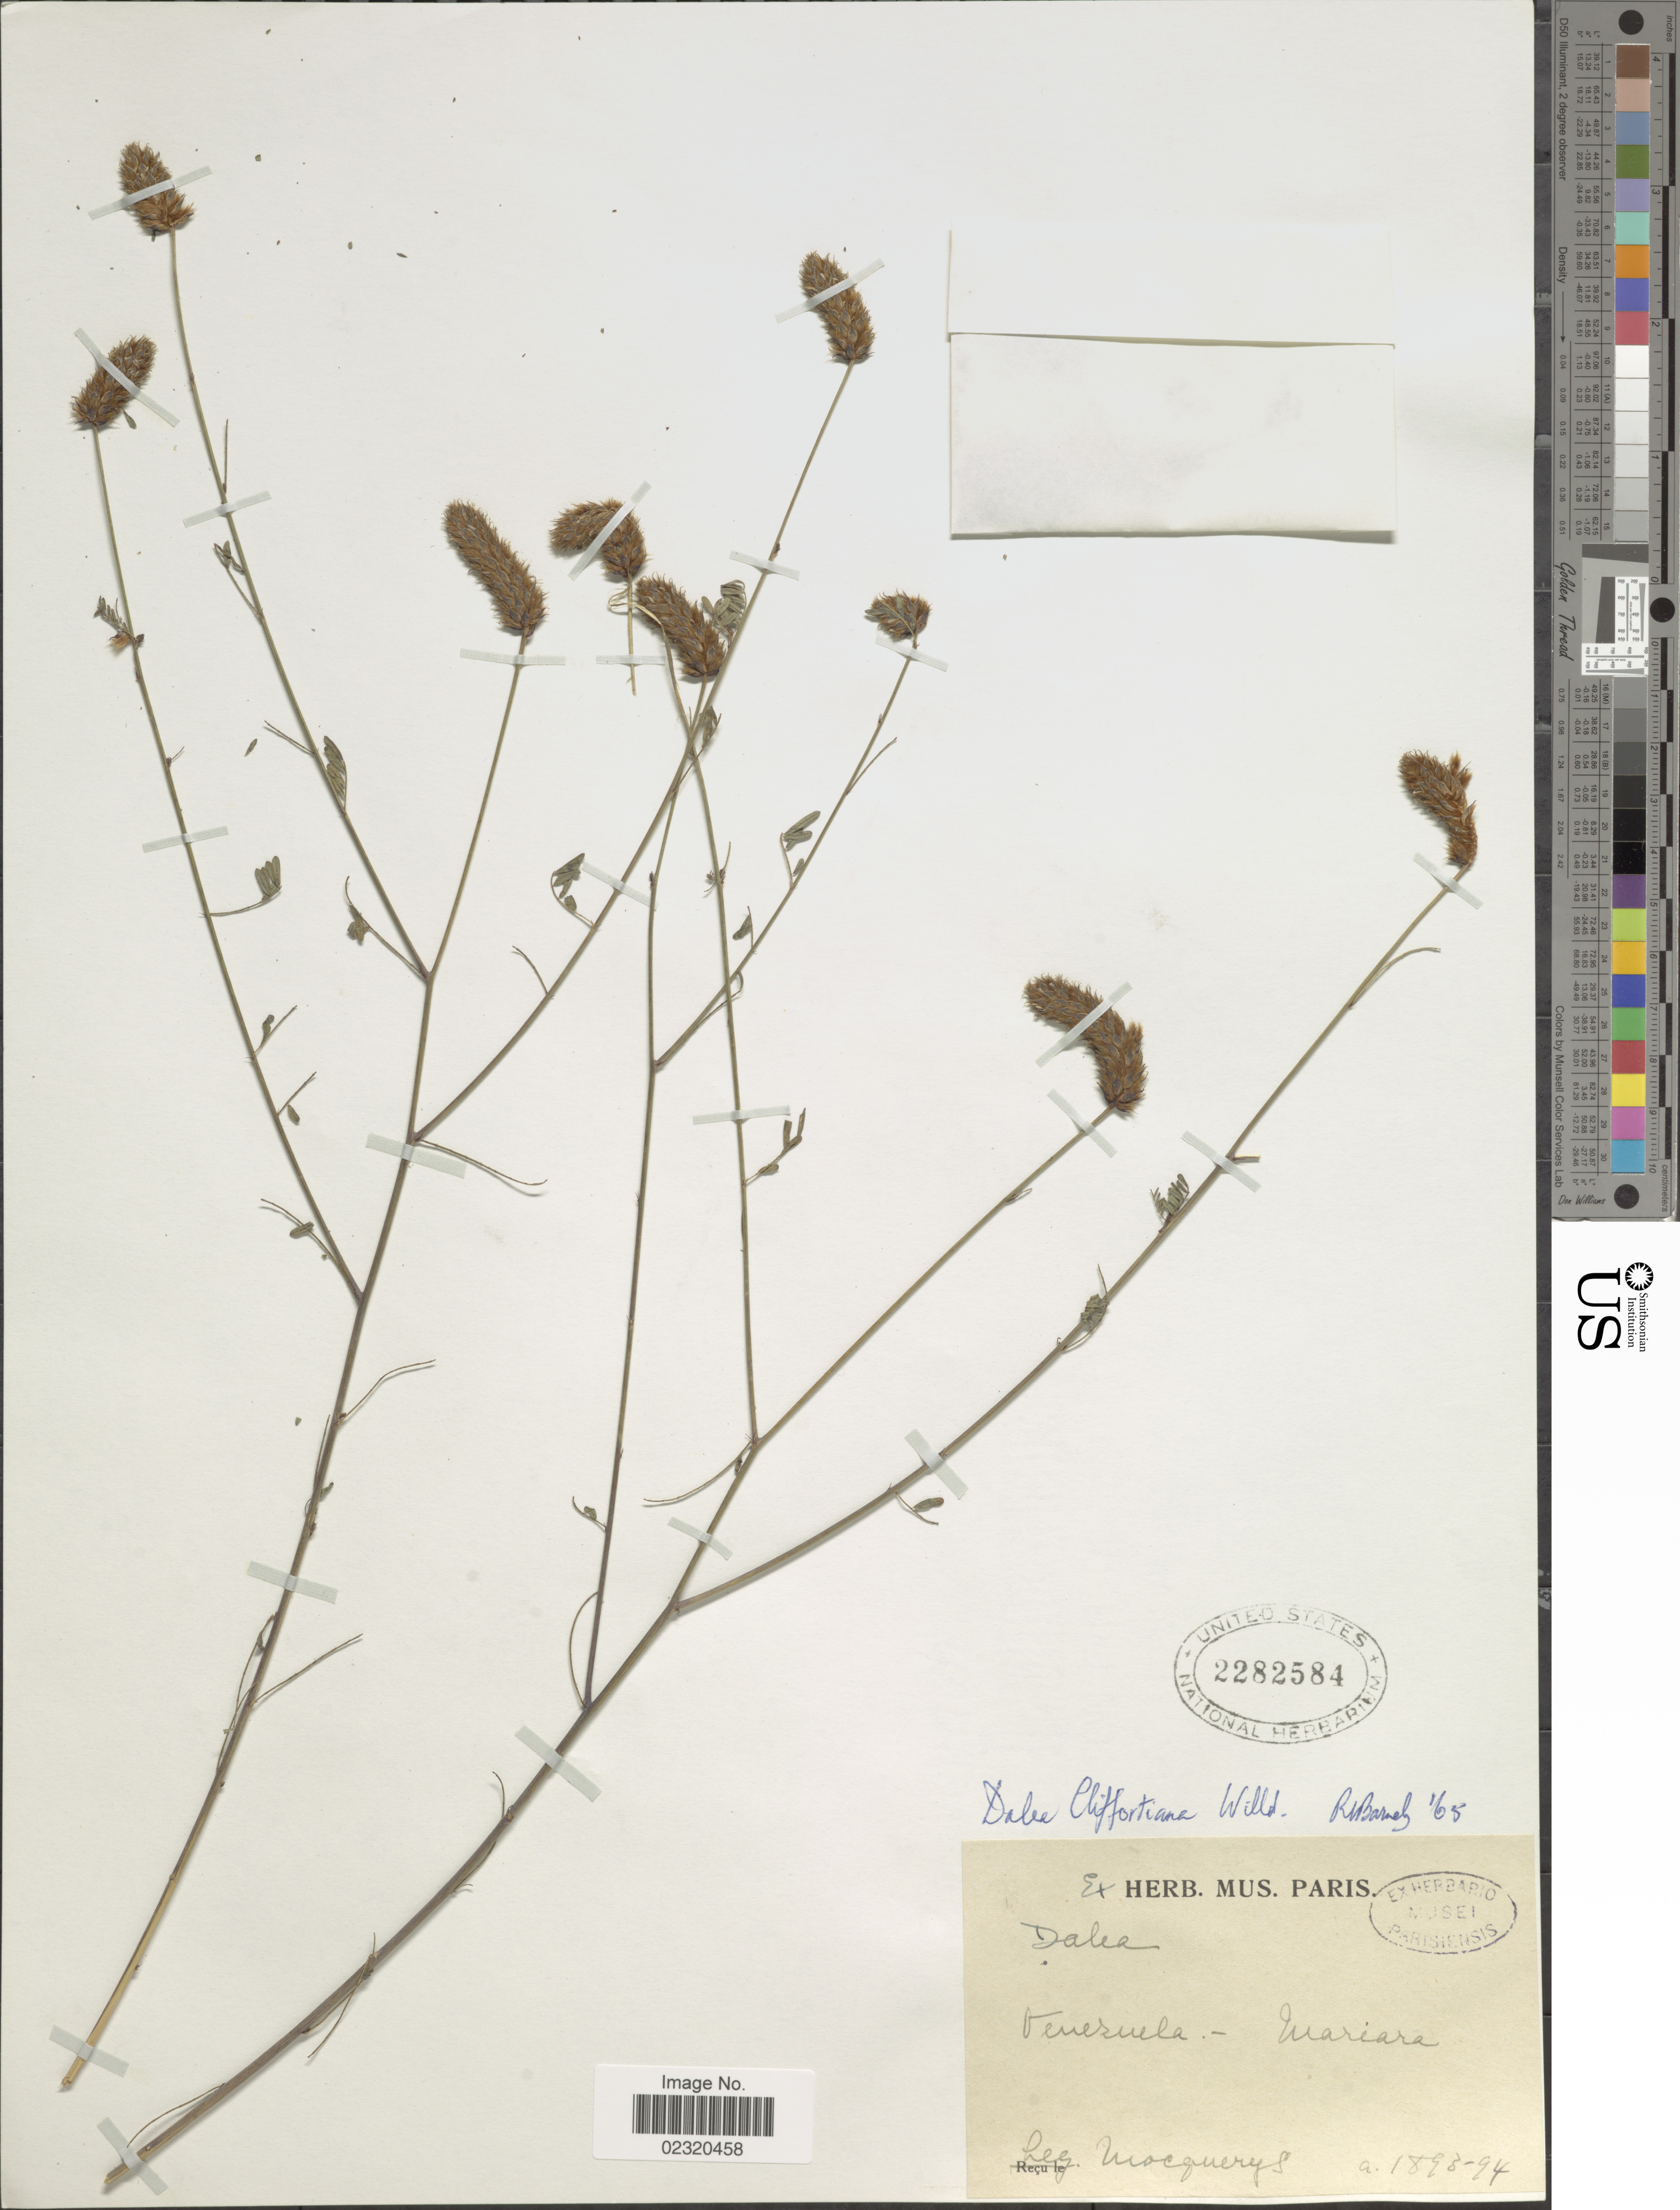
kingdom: Plantae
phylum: Tracheophyta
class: Magnoliopsida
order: Fabales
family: Fabaceae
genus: Dalea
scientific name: Dalea cliffortiana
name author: Willd.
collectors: A. Mocquerys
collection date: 1893/1894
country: Venezuela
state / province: Carabobo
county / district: Diego Ibarra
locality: Mariara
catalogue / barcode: US 2282584